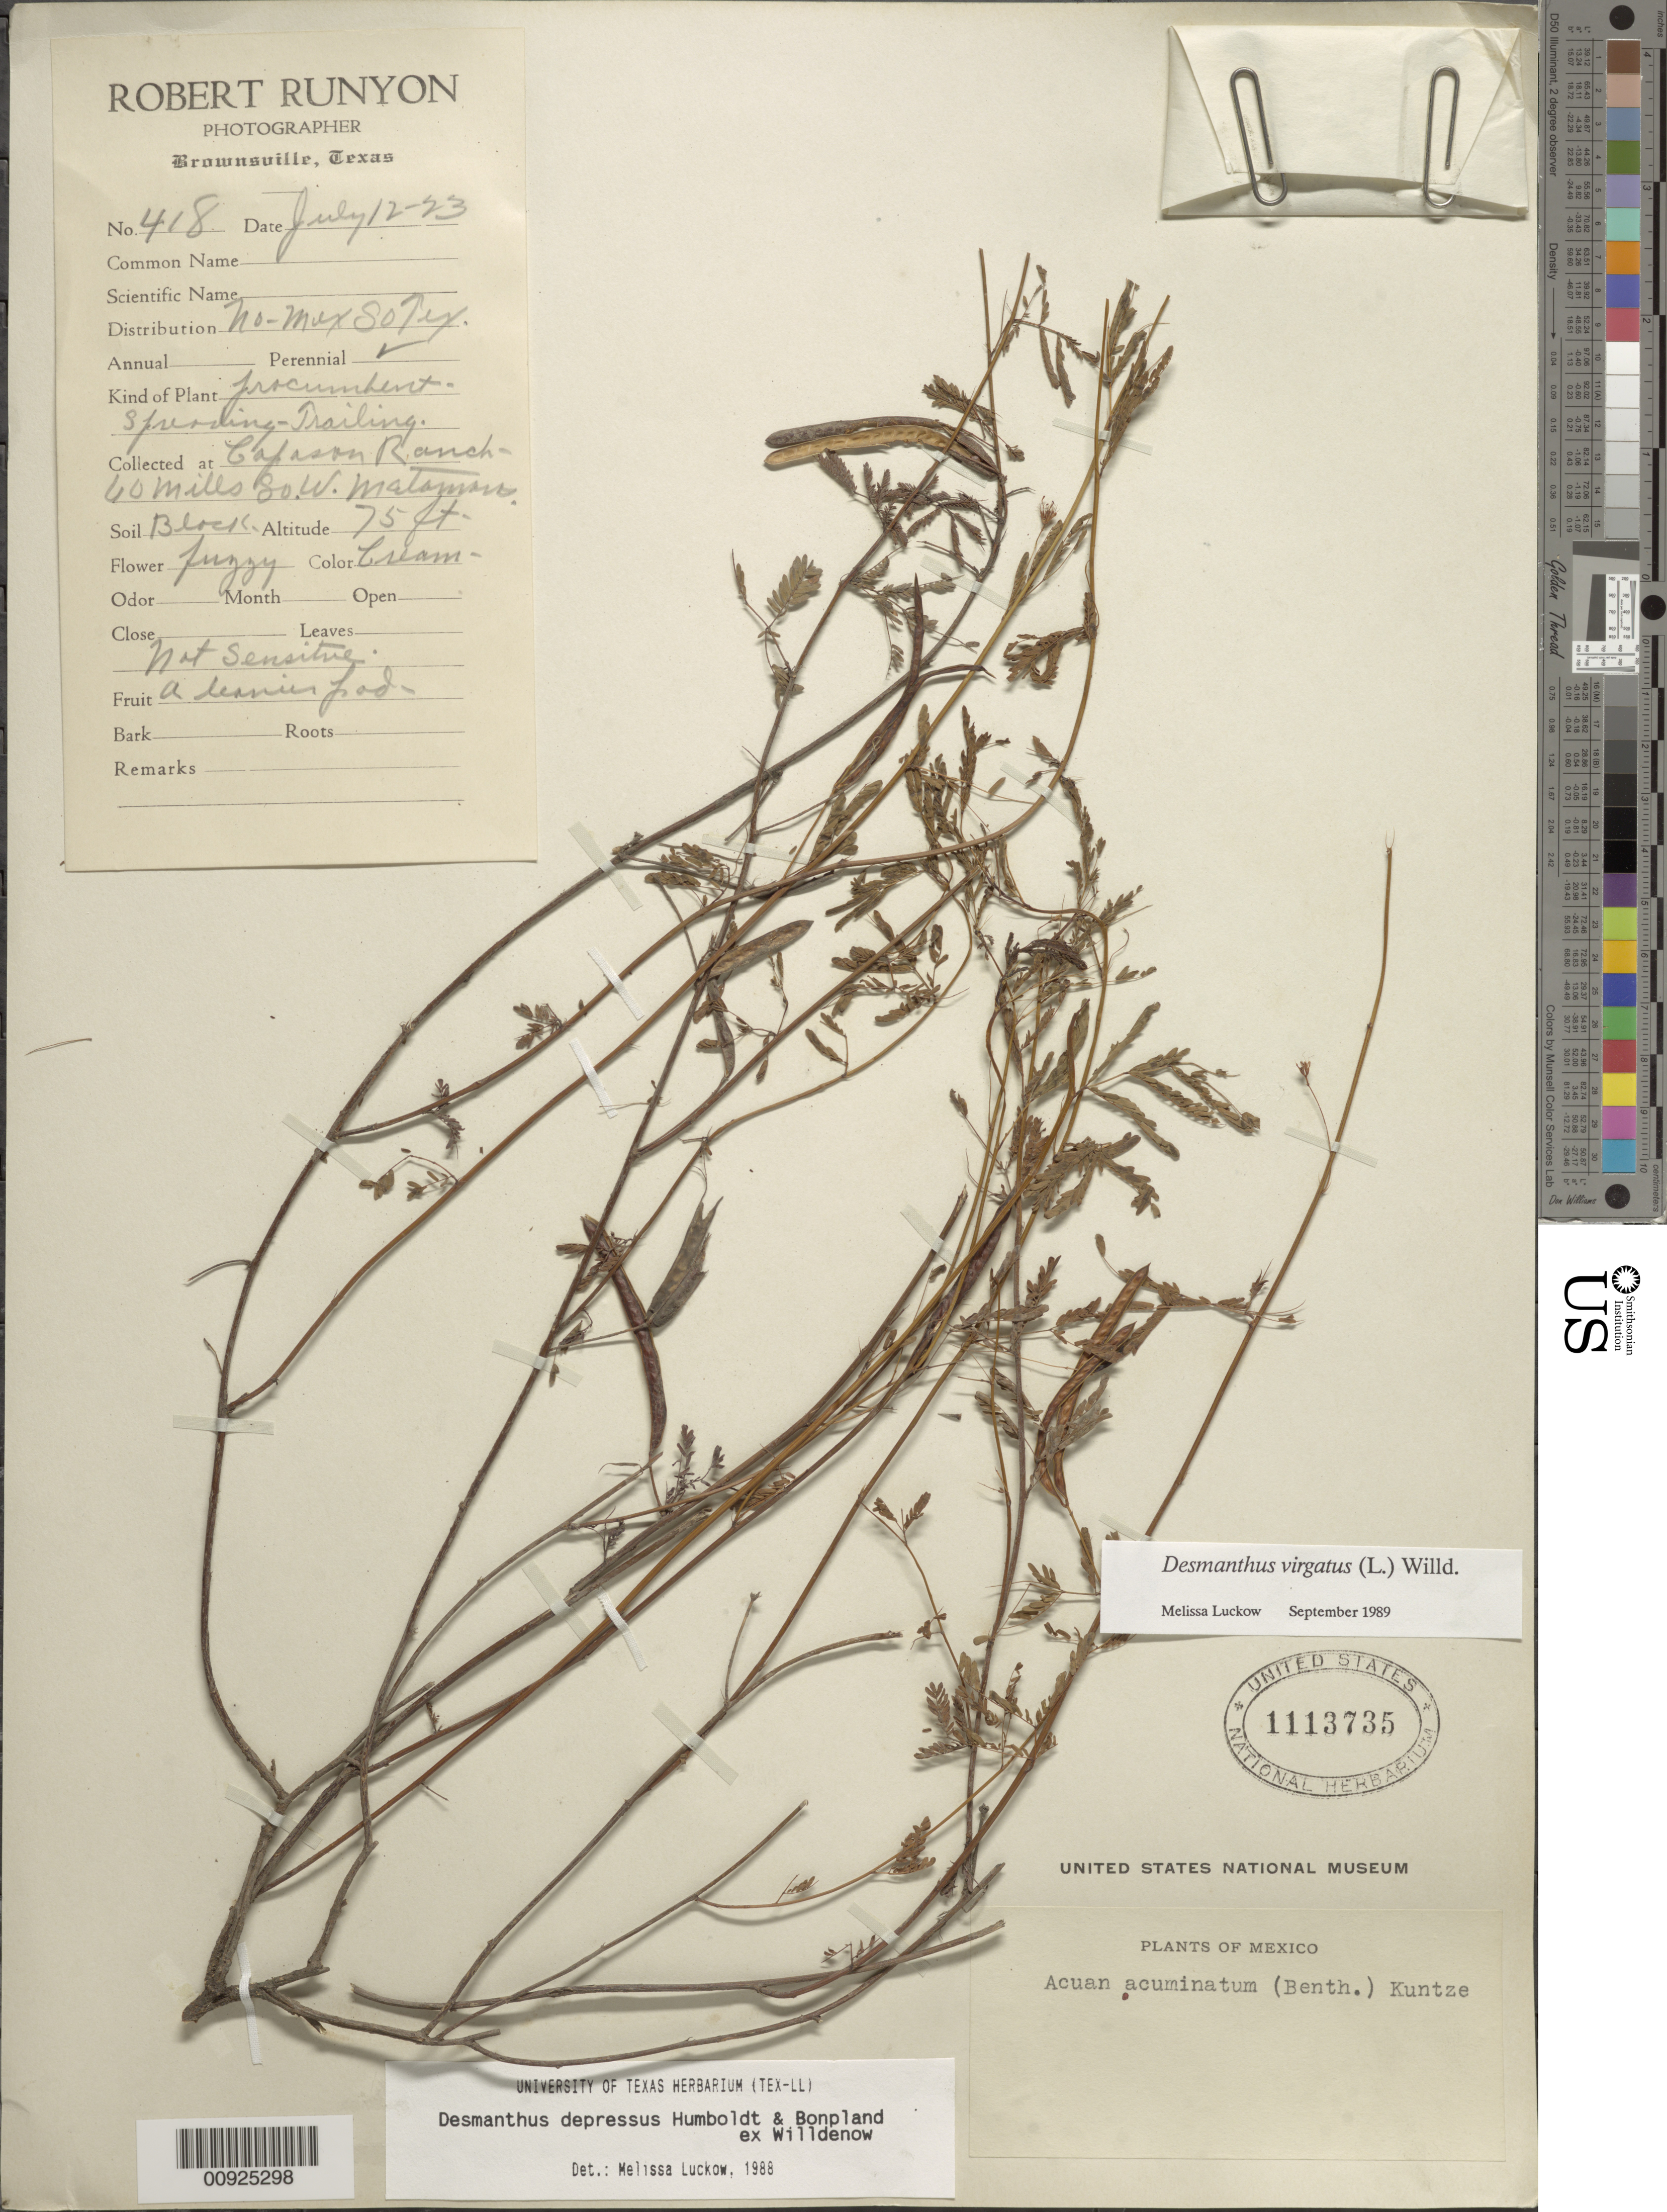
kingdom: Plantae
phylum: Tracheophyta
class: Magnoliopsida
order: Fabales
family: Fabaceae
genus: Desmanthus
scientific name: Desmanthus virgatus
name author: (L.) Willd.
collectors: R. Runyon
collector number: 418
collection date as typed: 12 Jul 1923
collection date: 1923-07-12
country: Mexico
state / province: Tamaulipas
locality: Capason Ranch - 40 miles SW Matamoros.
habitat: Soil black.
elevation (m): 23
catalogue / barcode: US 1113735